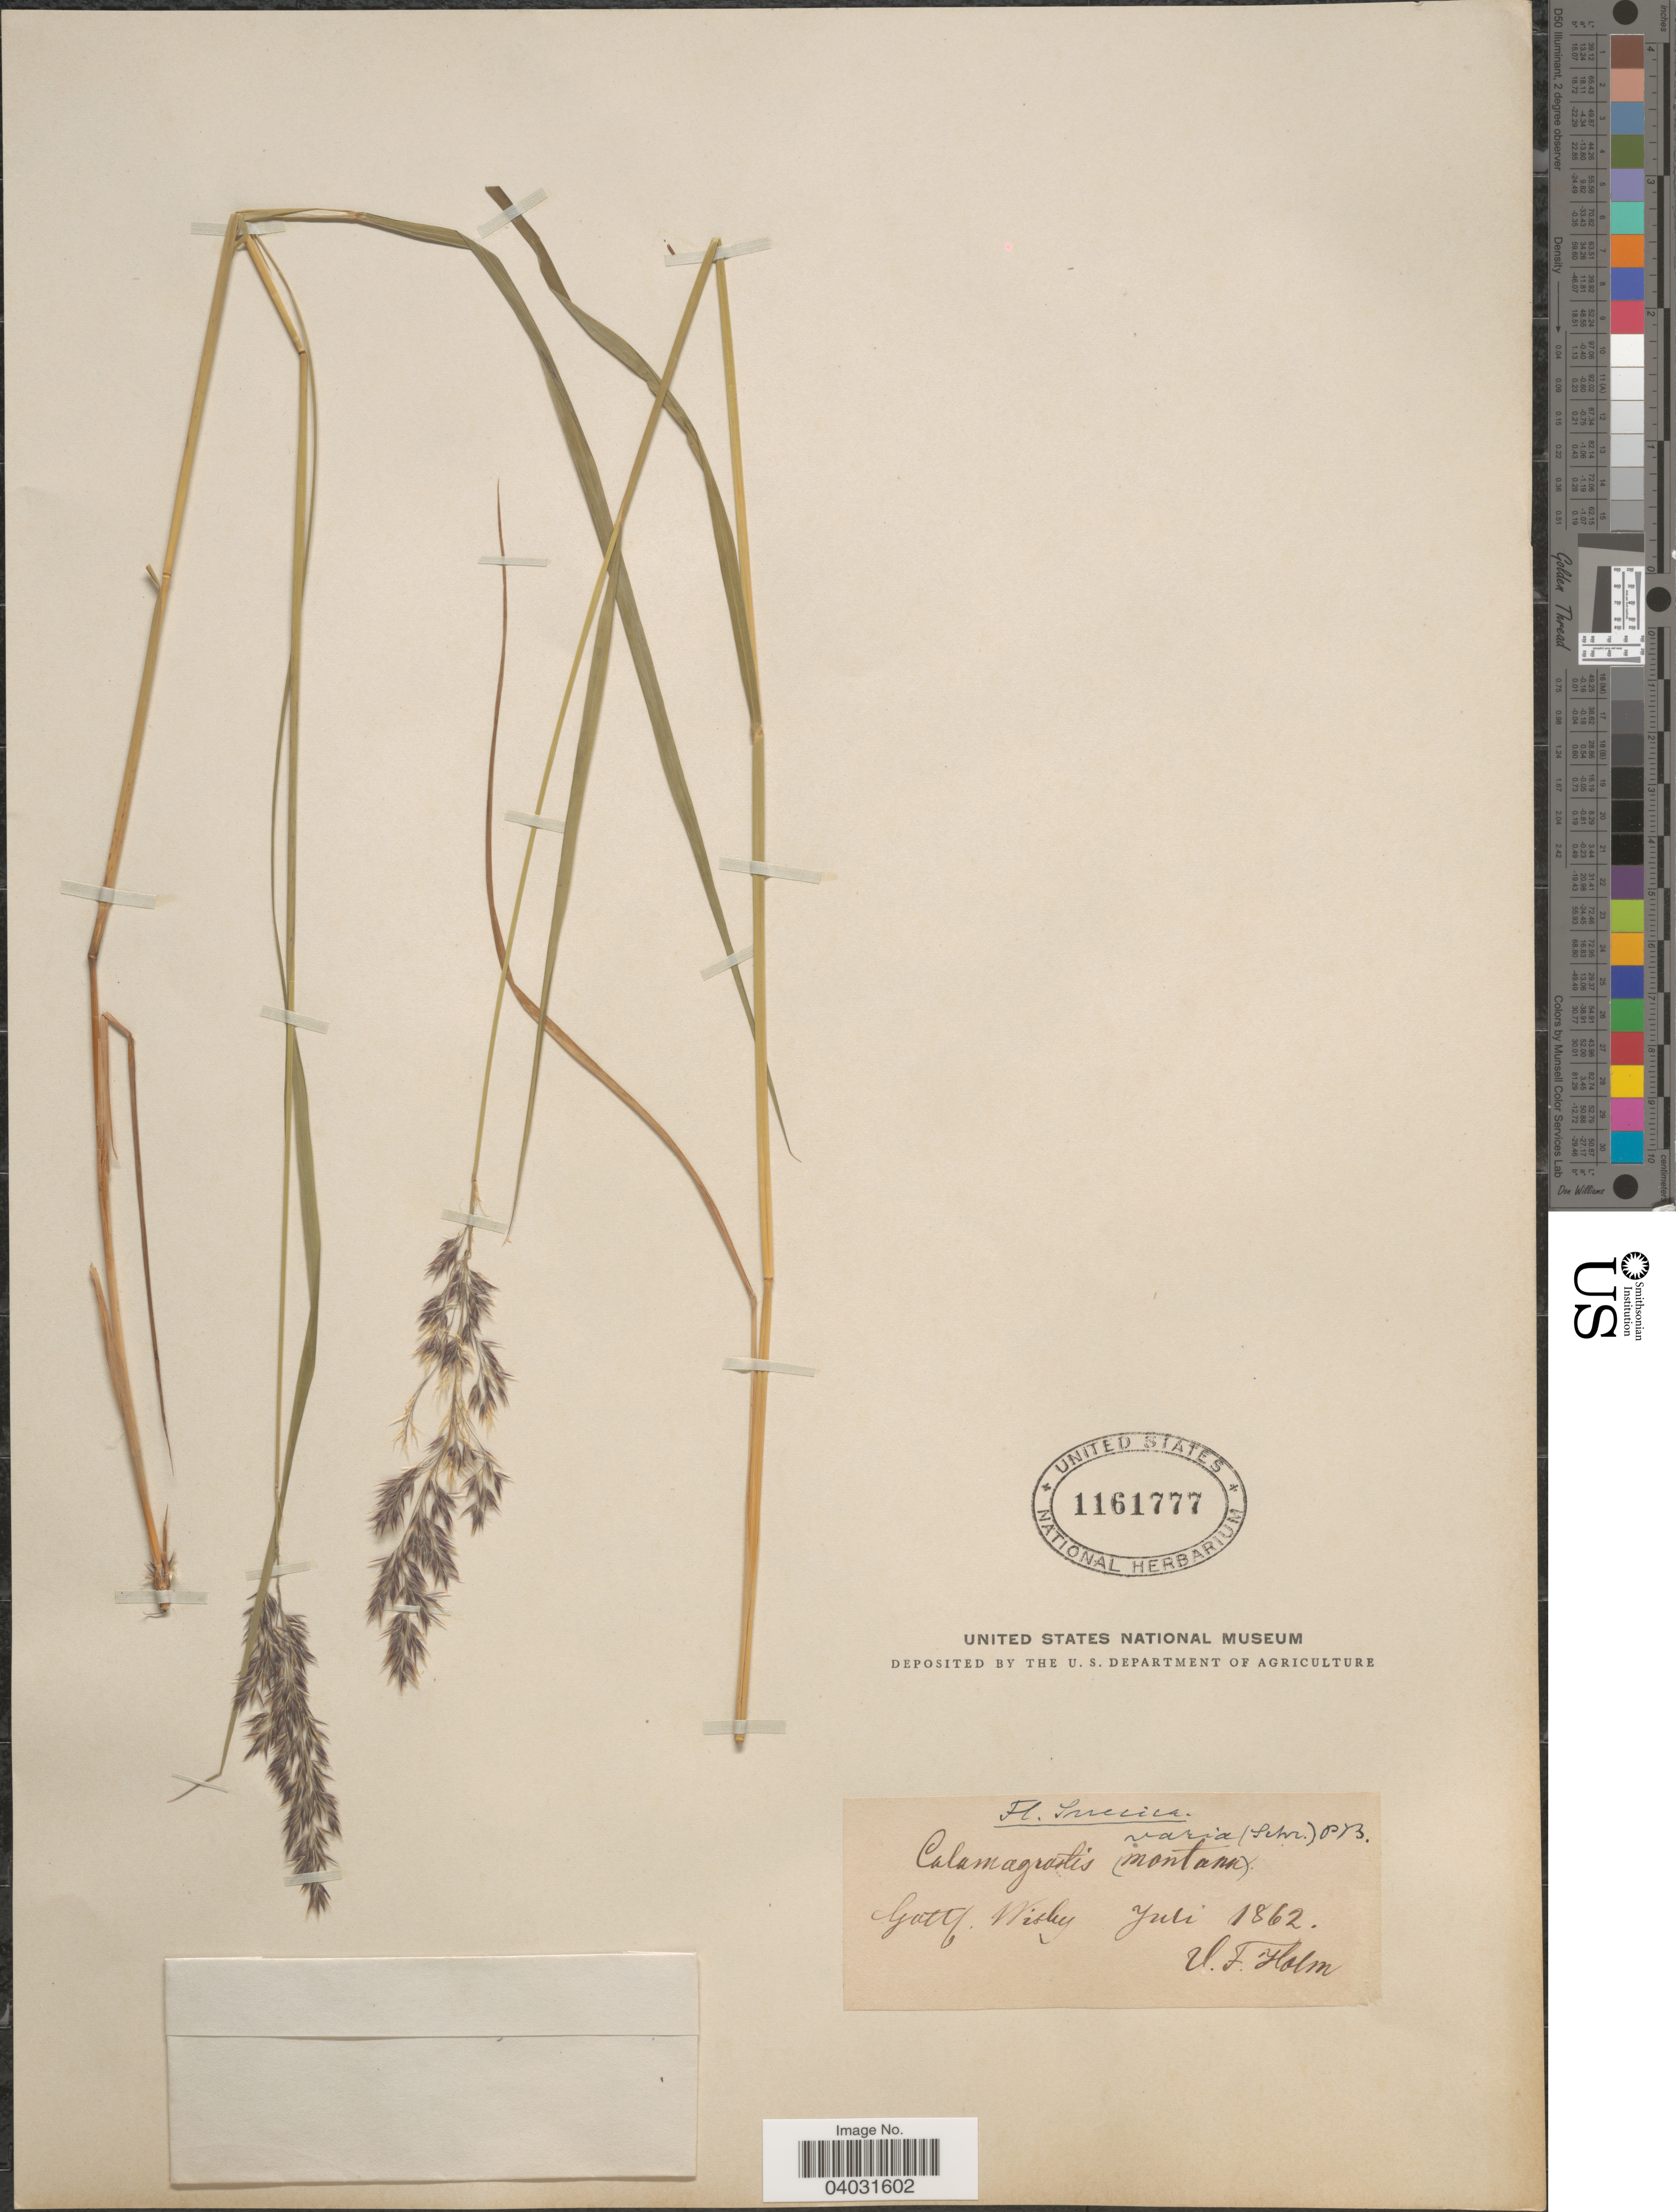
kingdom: Plantae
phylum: Tracheophyta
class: Liliopsida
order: Poales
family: Poaceae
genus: Calamagrostis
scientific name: Calamagrostis varia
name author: Host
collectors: V. Holm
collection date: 1862-07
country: Sweden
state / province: Gotland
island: Gotland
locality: Suecica. Gottl. Wisby.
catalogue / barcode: US 1161777